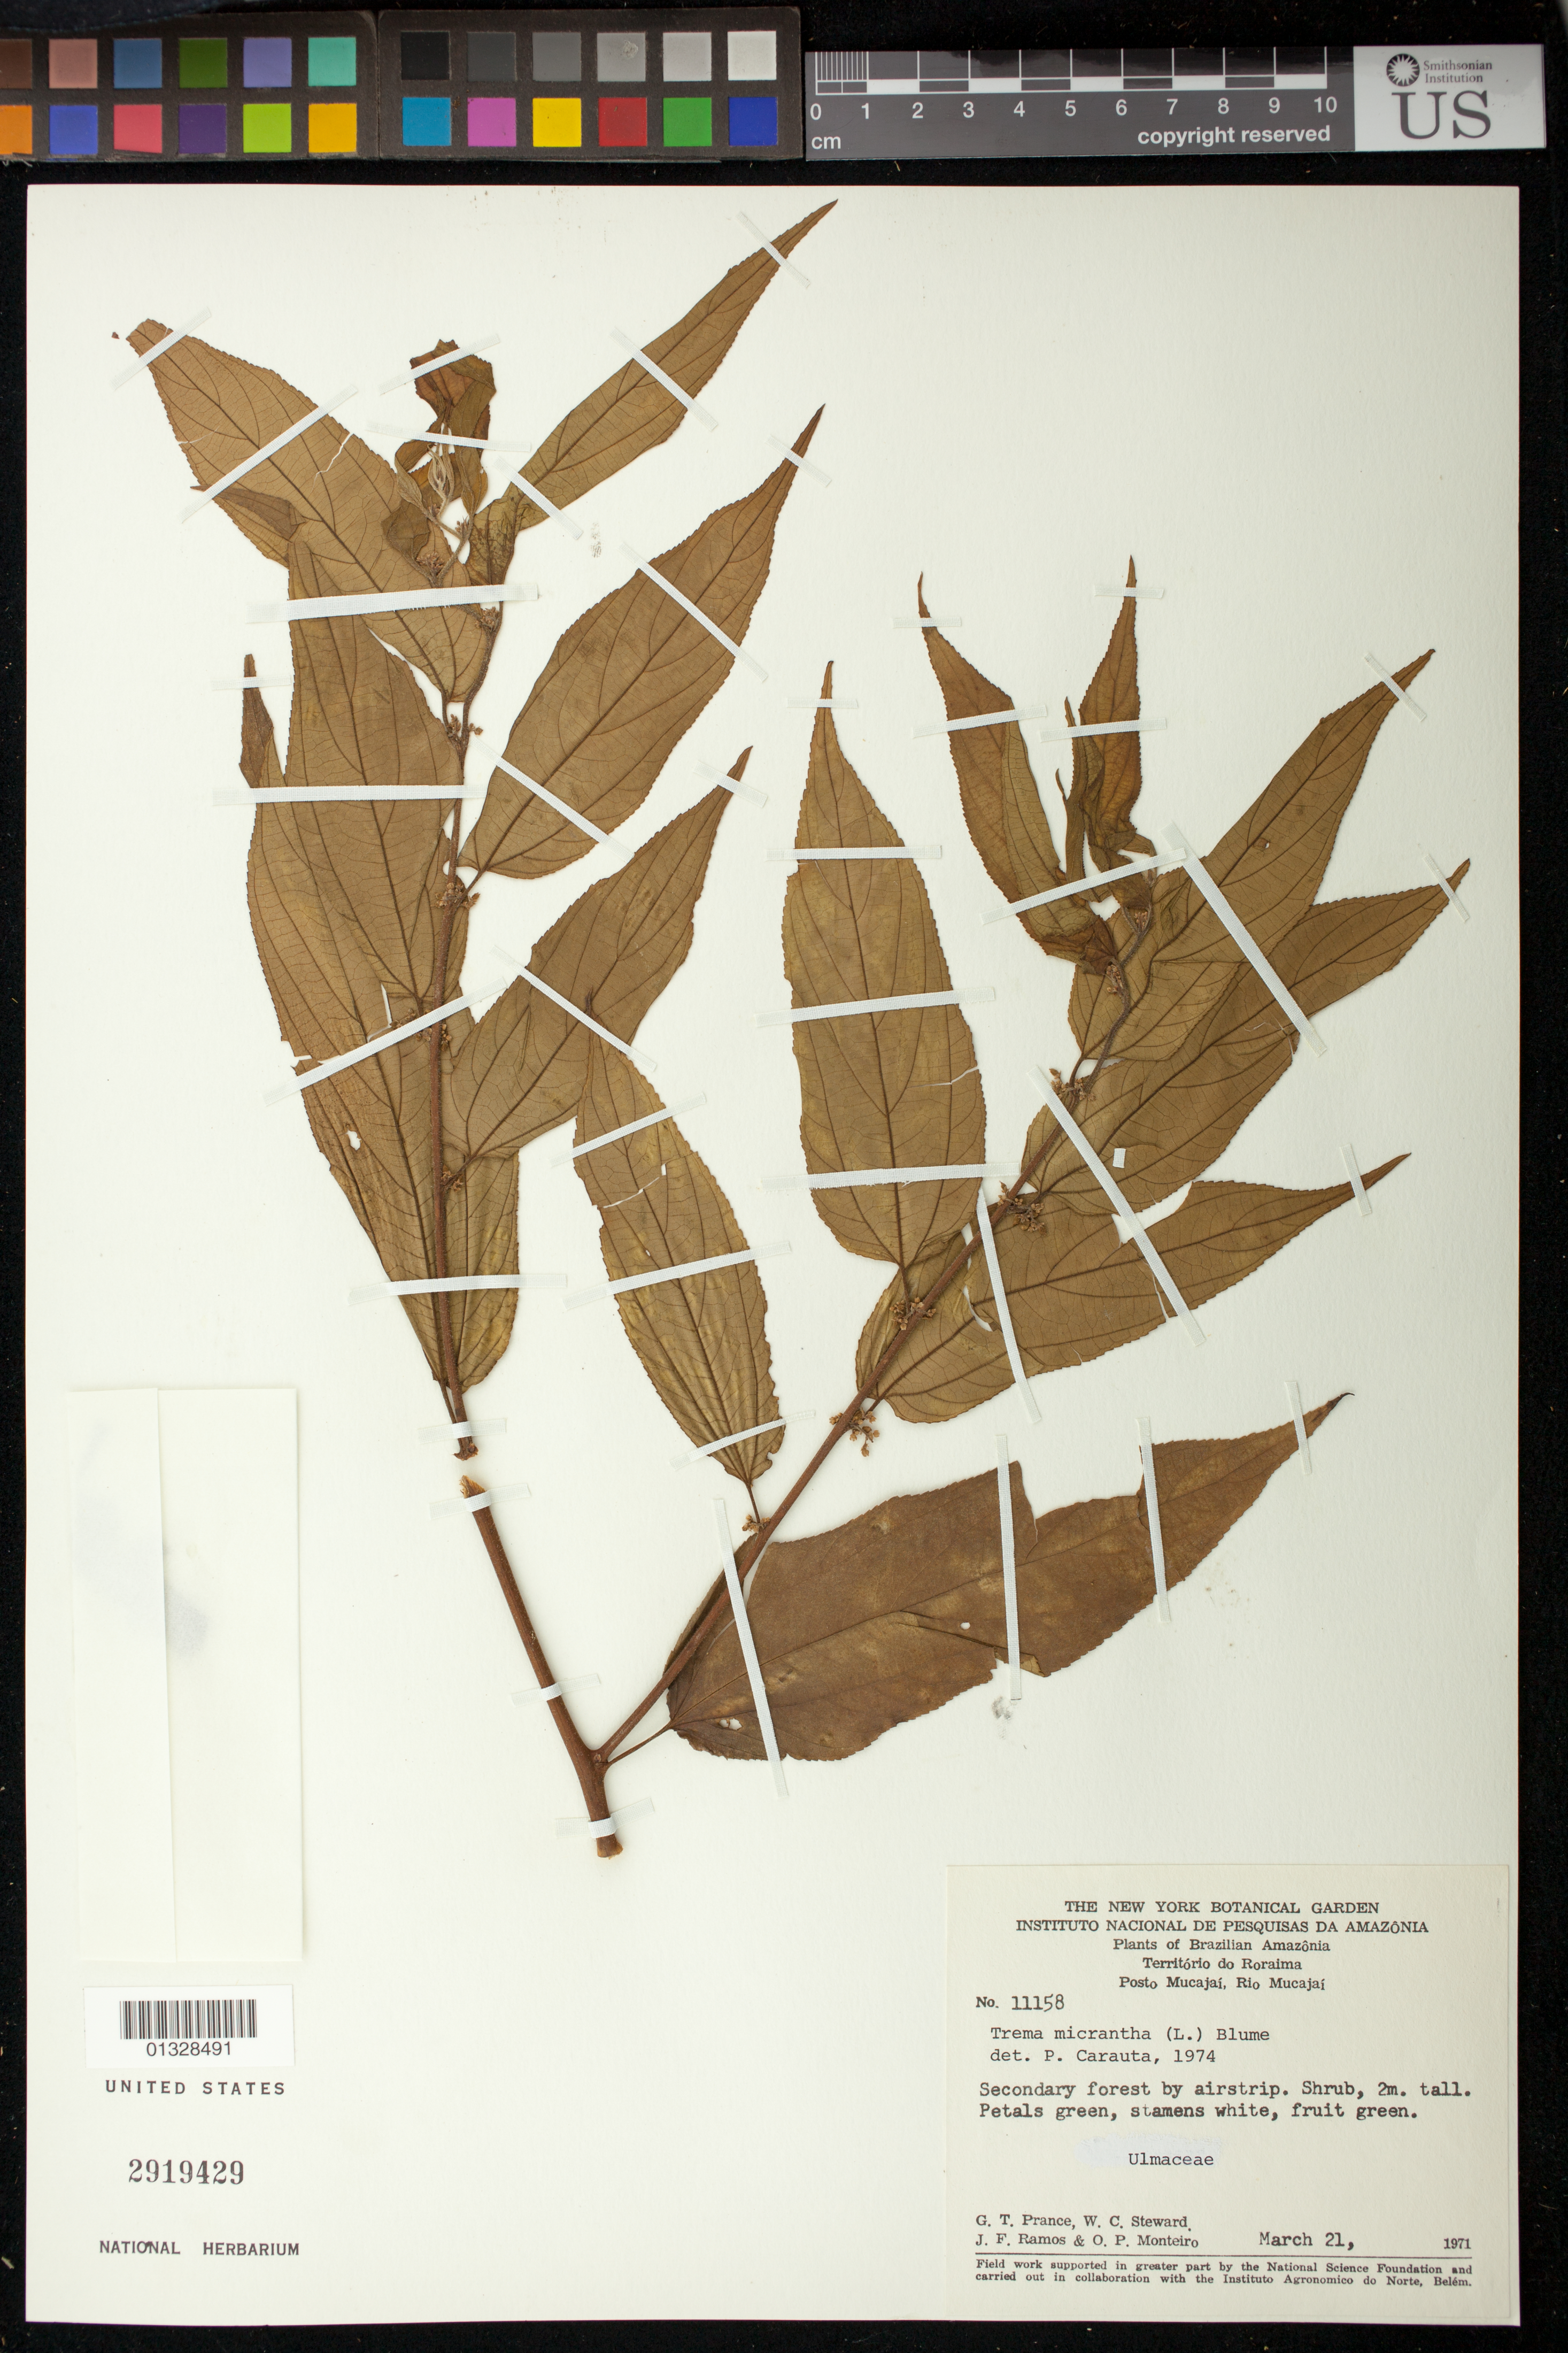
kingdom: Plantae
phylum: Tracheophyta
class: Magnoliopsida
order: Rosales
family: Cannabaceae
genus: Trema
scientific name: Trema micranthum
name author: (L.) Blume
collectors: G. T. Prance, W. C. Steward, J. F. Ramos & O. P. Monteiro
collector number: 11158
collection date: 1971-03-21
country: Brazil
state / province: Roraima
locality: Posto Mucajaí, rio Mucajaí, secondary forest by airstrip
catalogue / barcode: US 2919429